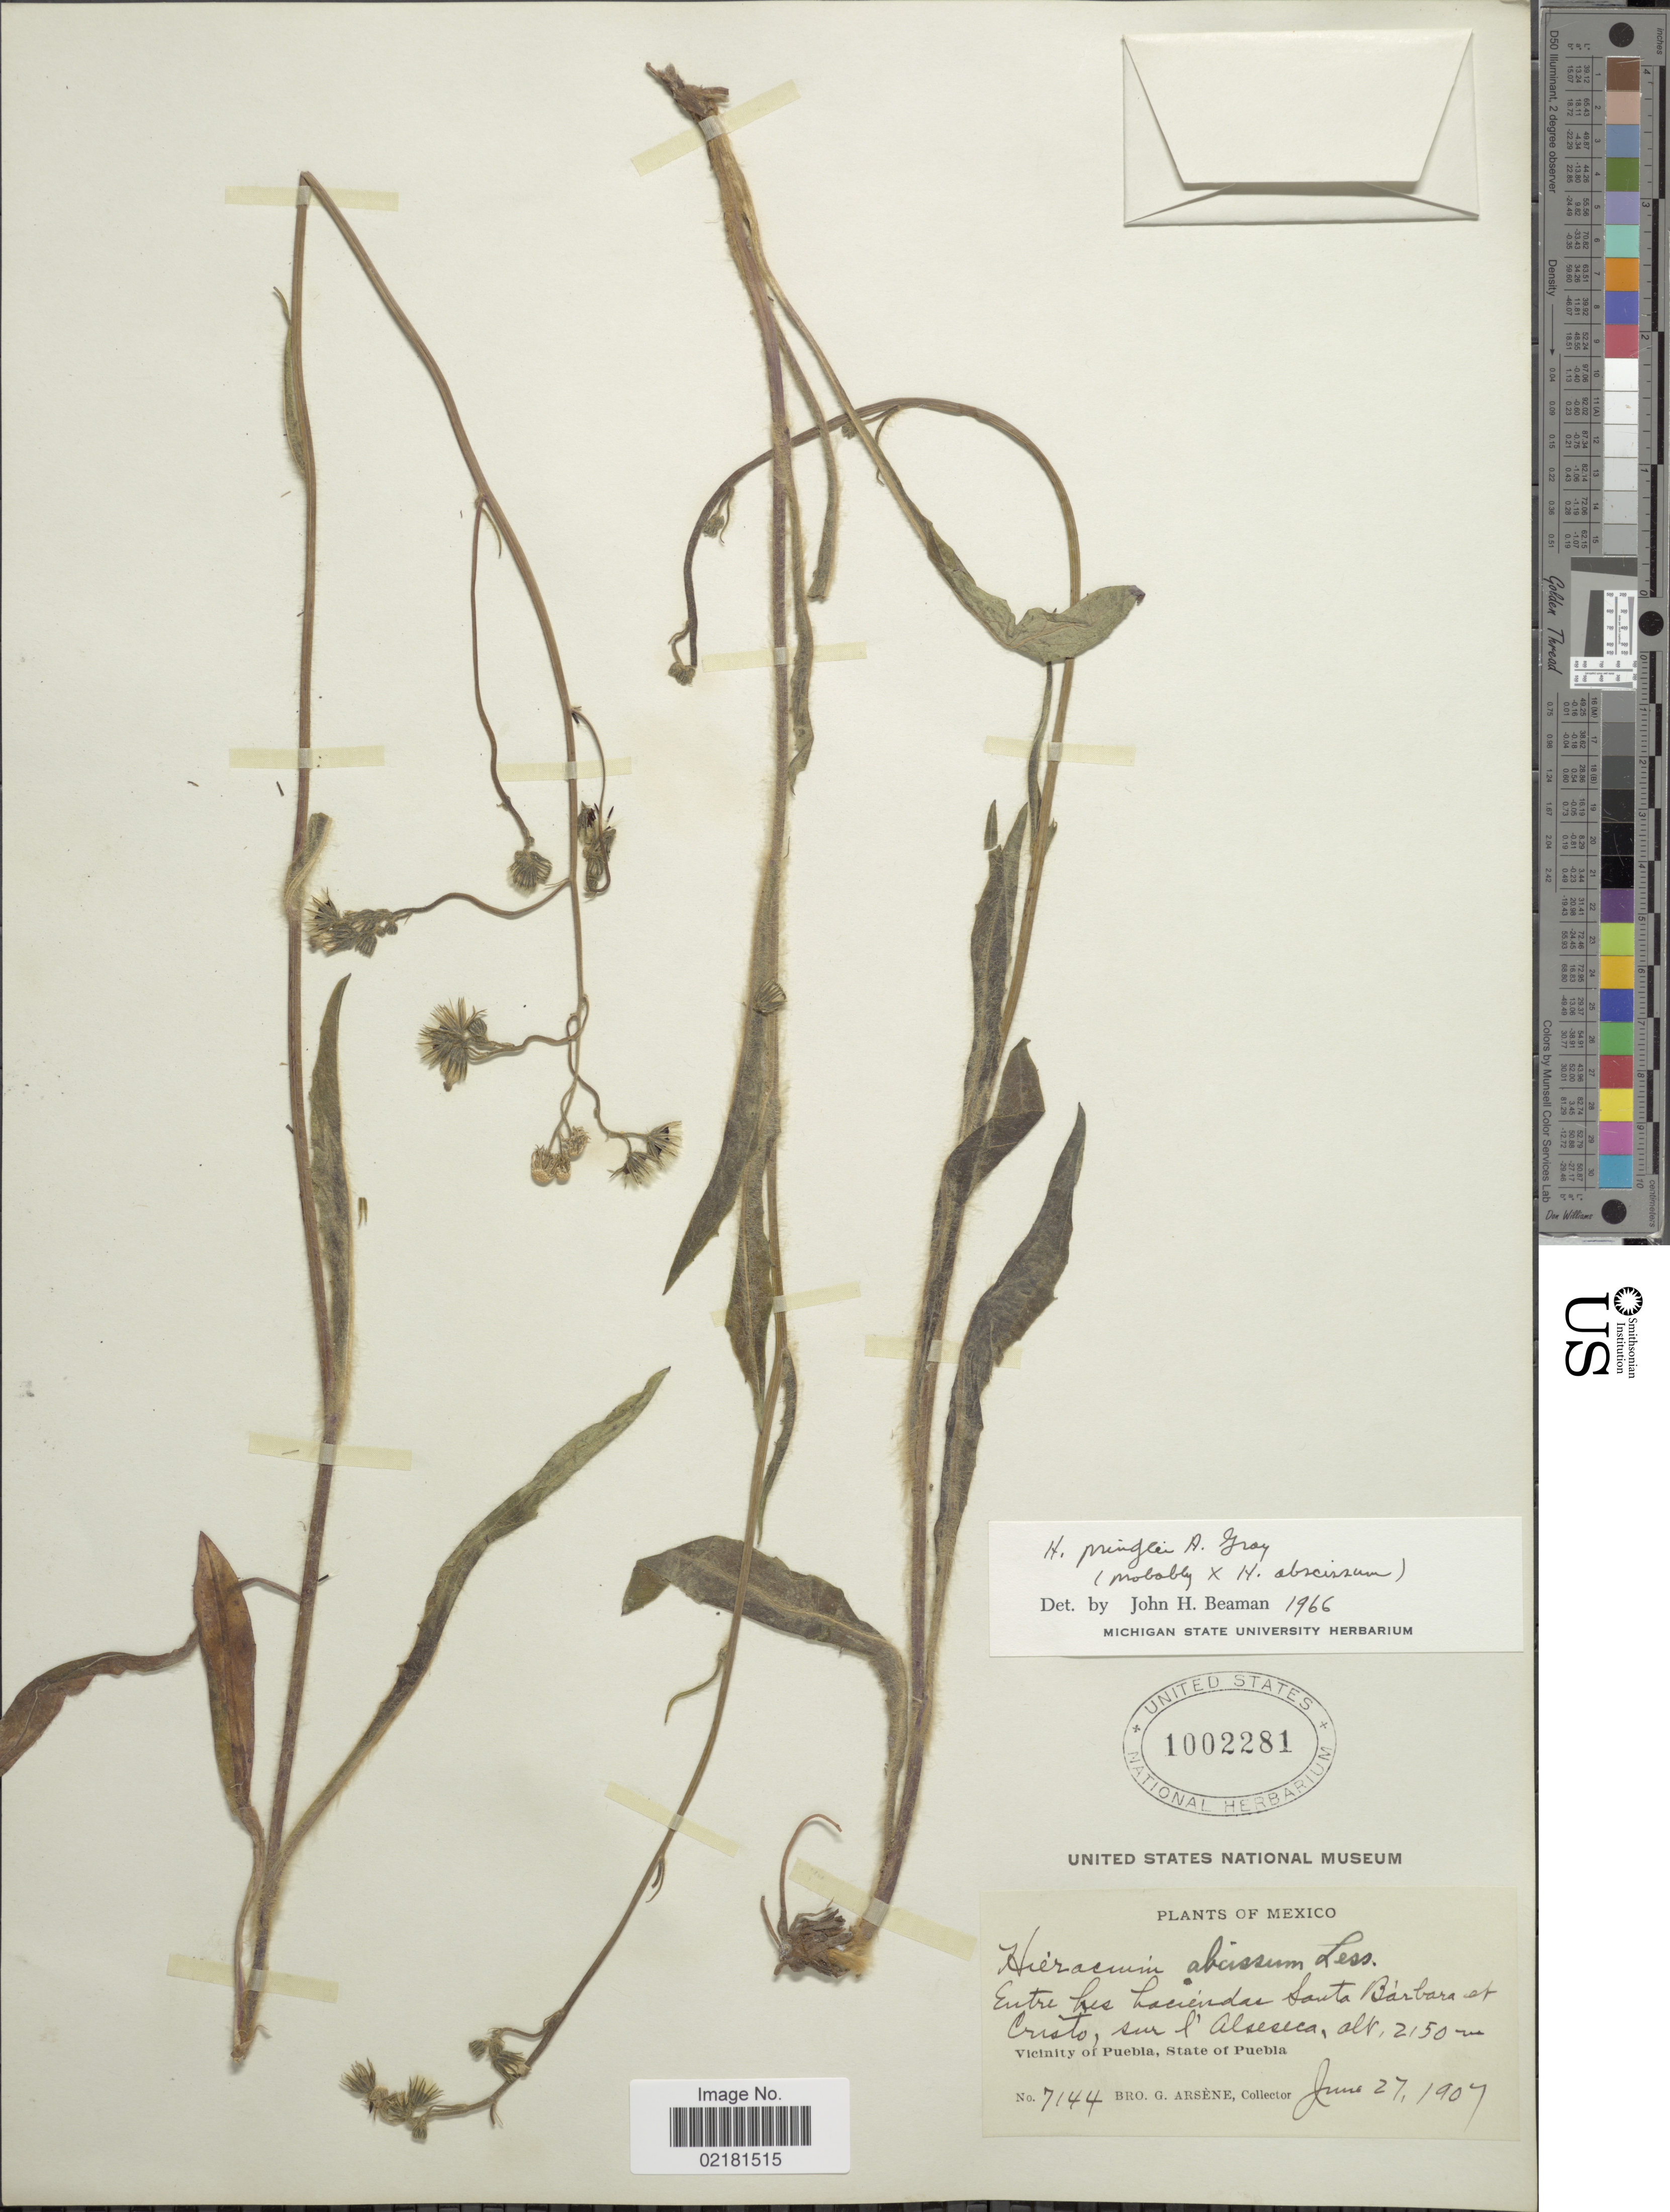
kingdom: Plantae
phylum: Tracheophyta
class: Magnoliopsida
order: Asterales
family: Asteraceae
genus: Hieracium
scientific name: Hieracium pringlei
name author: A. Gray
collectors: Bro. G. Arsène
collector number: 7144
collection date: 1907-06-27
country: Mexico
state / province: Puebla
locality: Entre les haciendas Santa Barbara et Cristo, sur l'Alseseca, vicinity of Puebla.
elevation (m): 2150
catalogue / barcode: US 1002281